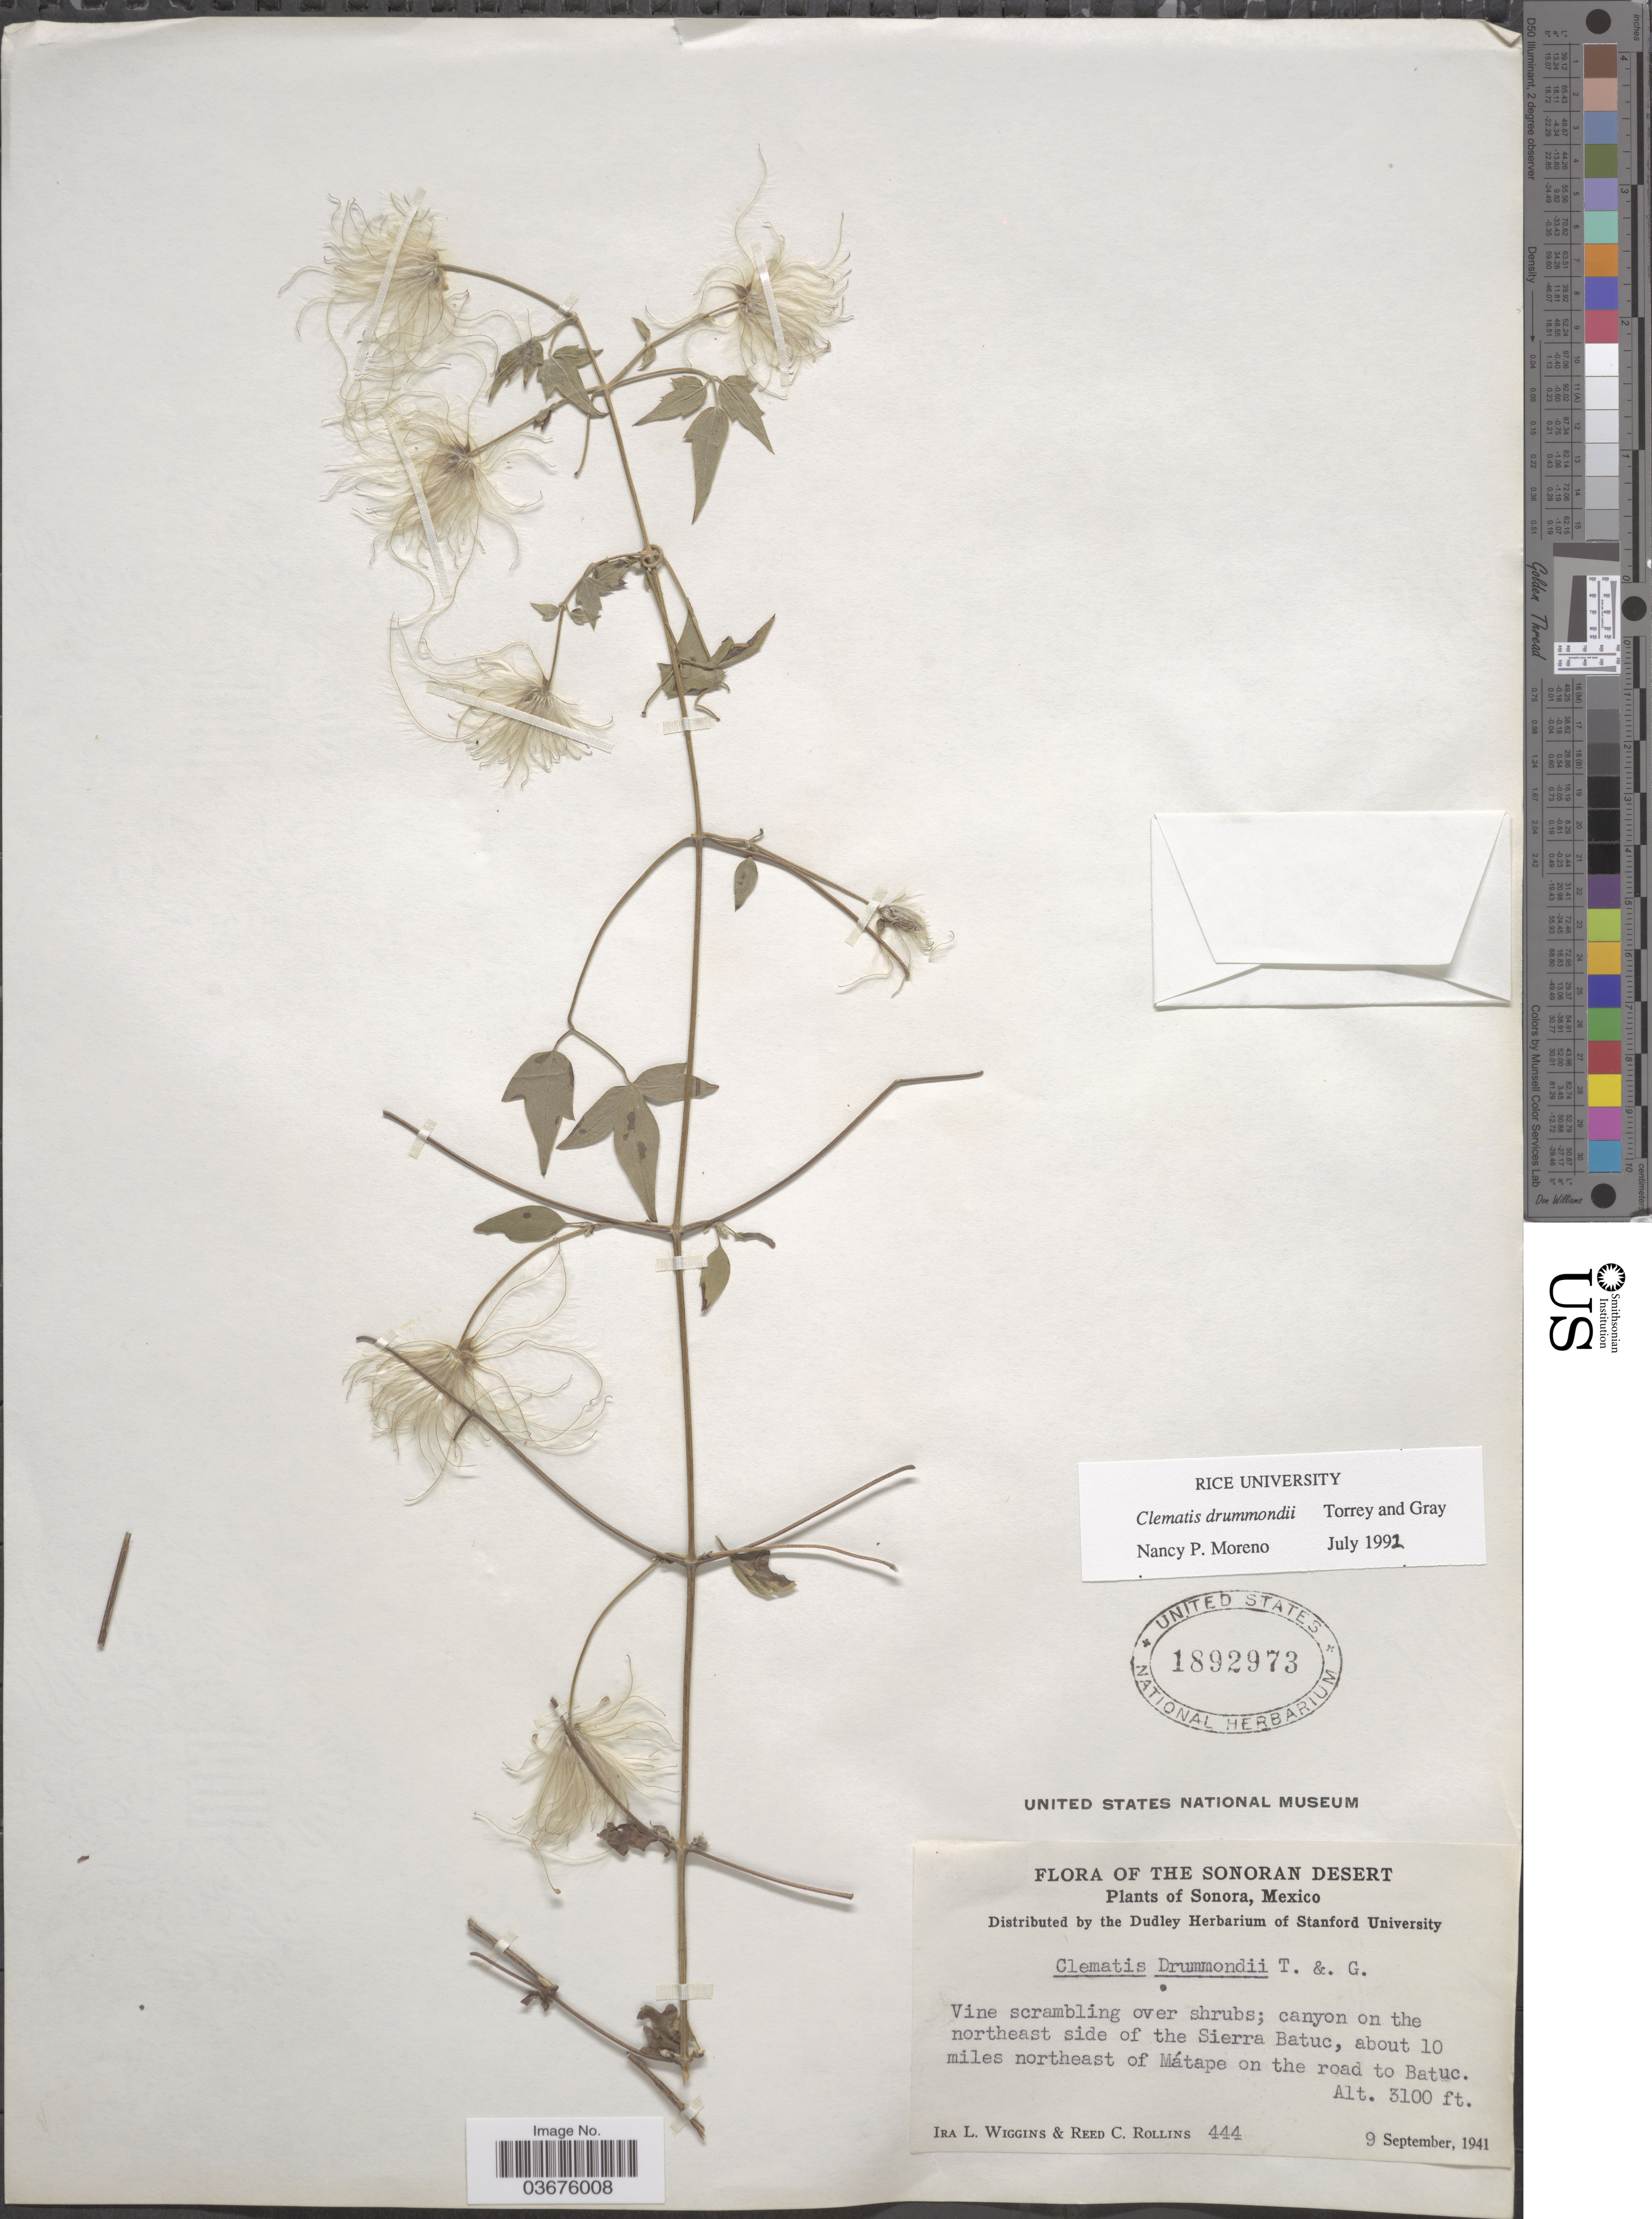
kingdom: Plantae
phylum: Tracheophyta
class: Magnoliopsida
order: Ranunculales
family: Ranunculaceae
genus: Clematis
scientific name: Clematis drummondii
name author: Torr. & A. Gray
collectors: I. L. Wiggins & R. C. Rollins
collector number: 444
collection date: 1941-09-09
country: Mexico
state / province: Sonora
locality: The Sonoran Desert. Canyon on the northeast side of the Sierra Batuc, about 10 miles northeast of Mátape on the road to Batuc.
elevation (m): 945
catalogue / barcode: US 1892973